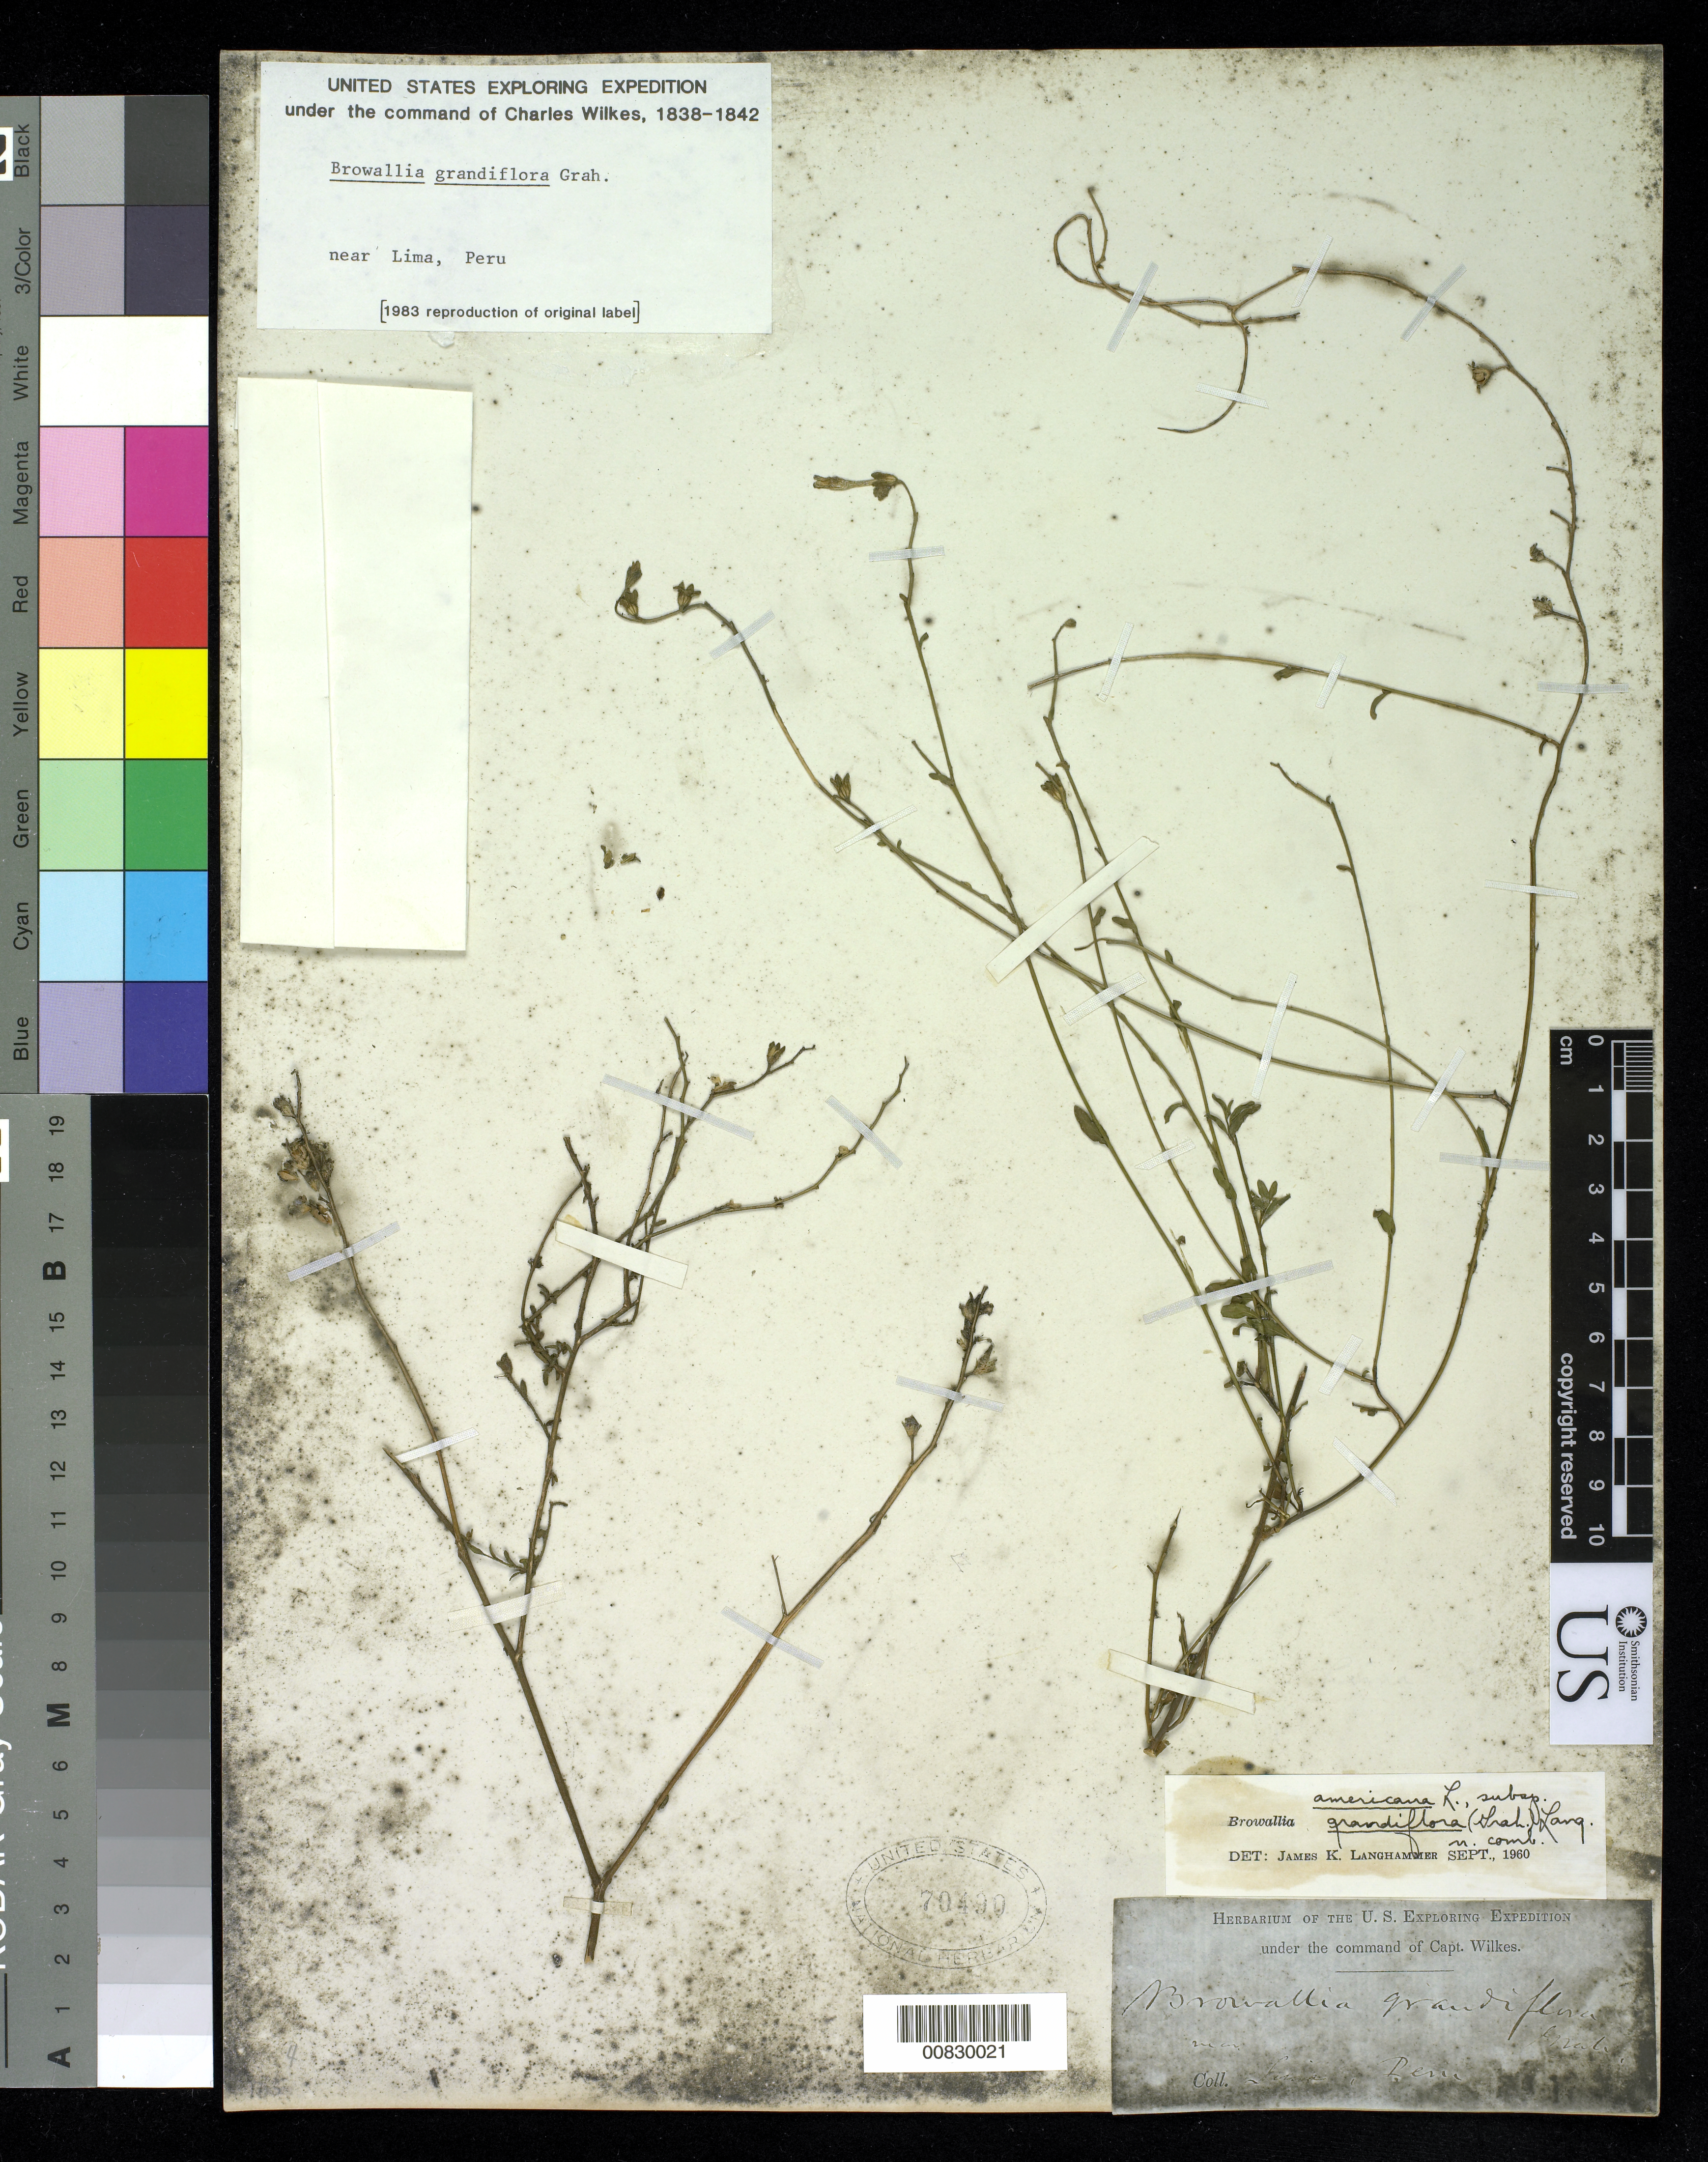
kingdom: Plantae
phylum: Tracheophyta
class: Magnoliopsida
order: Solanales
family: Solanaceae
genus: Browallia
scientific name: Browallia americana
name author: L.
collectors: Wilkes Explor. Exped.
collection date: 1838/1842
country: Peru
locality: Lima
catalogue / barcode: US 70490